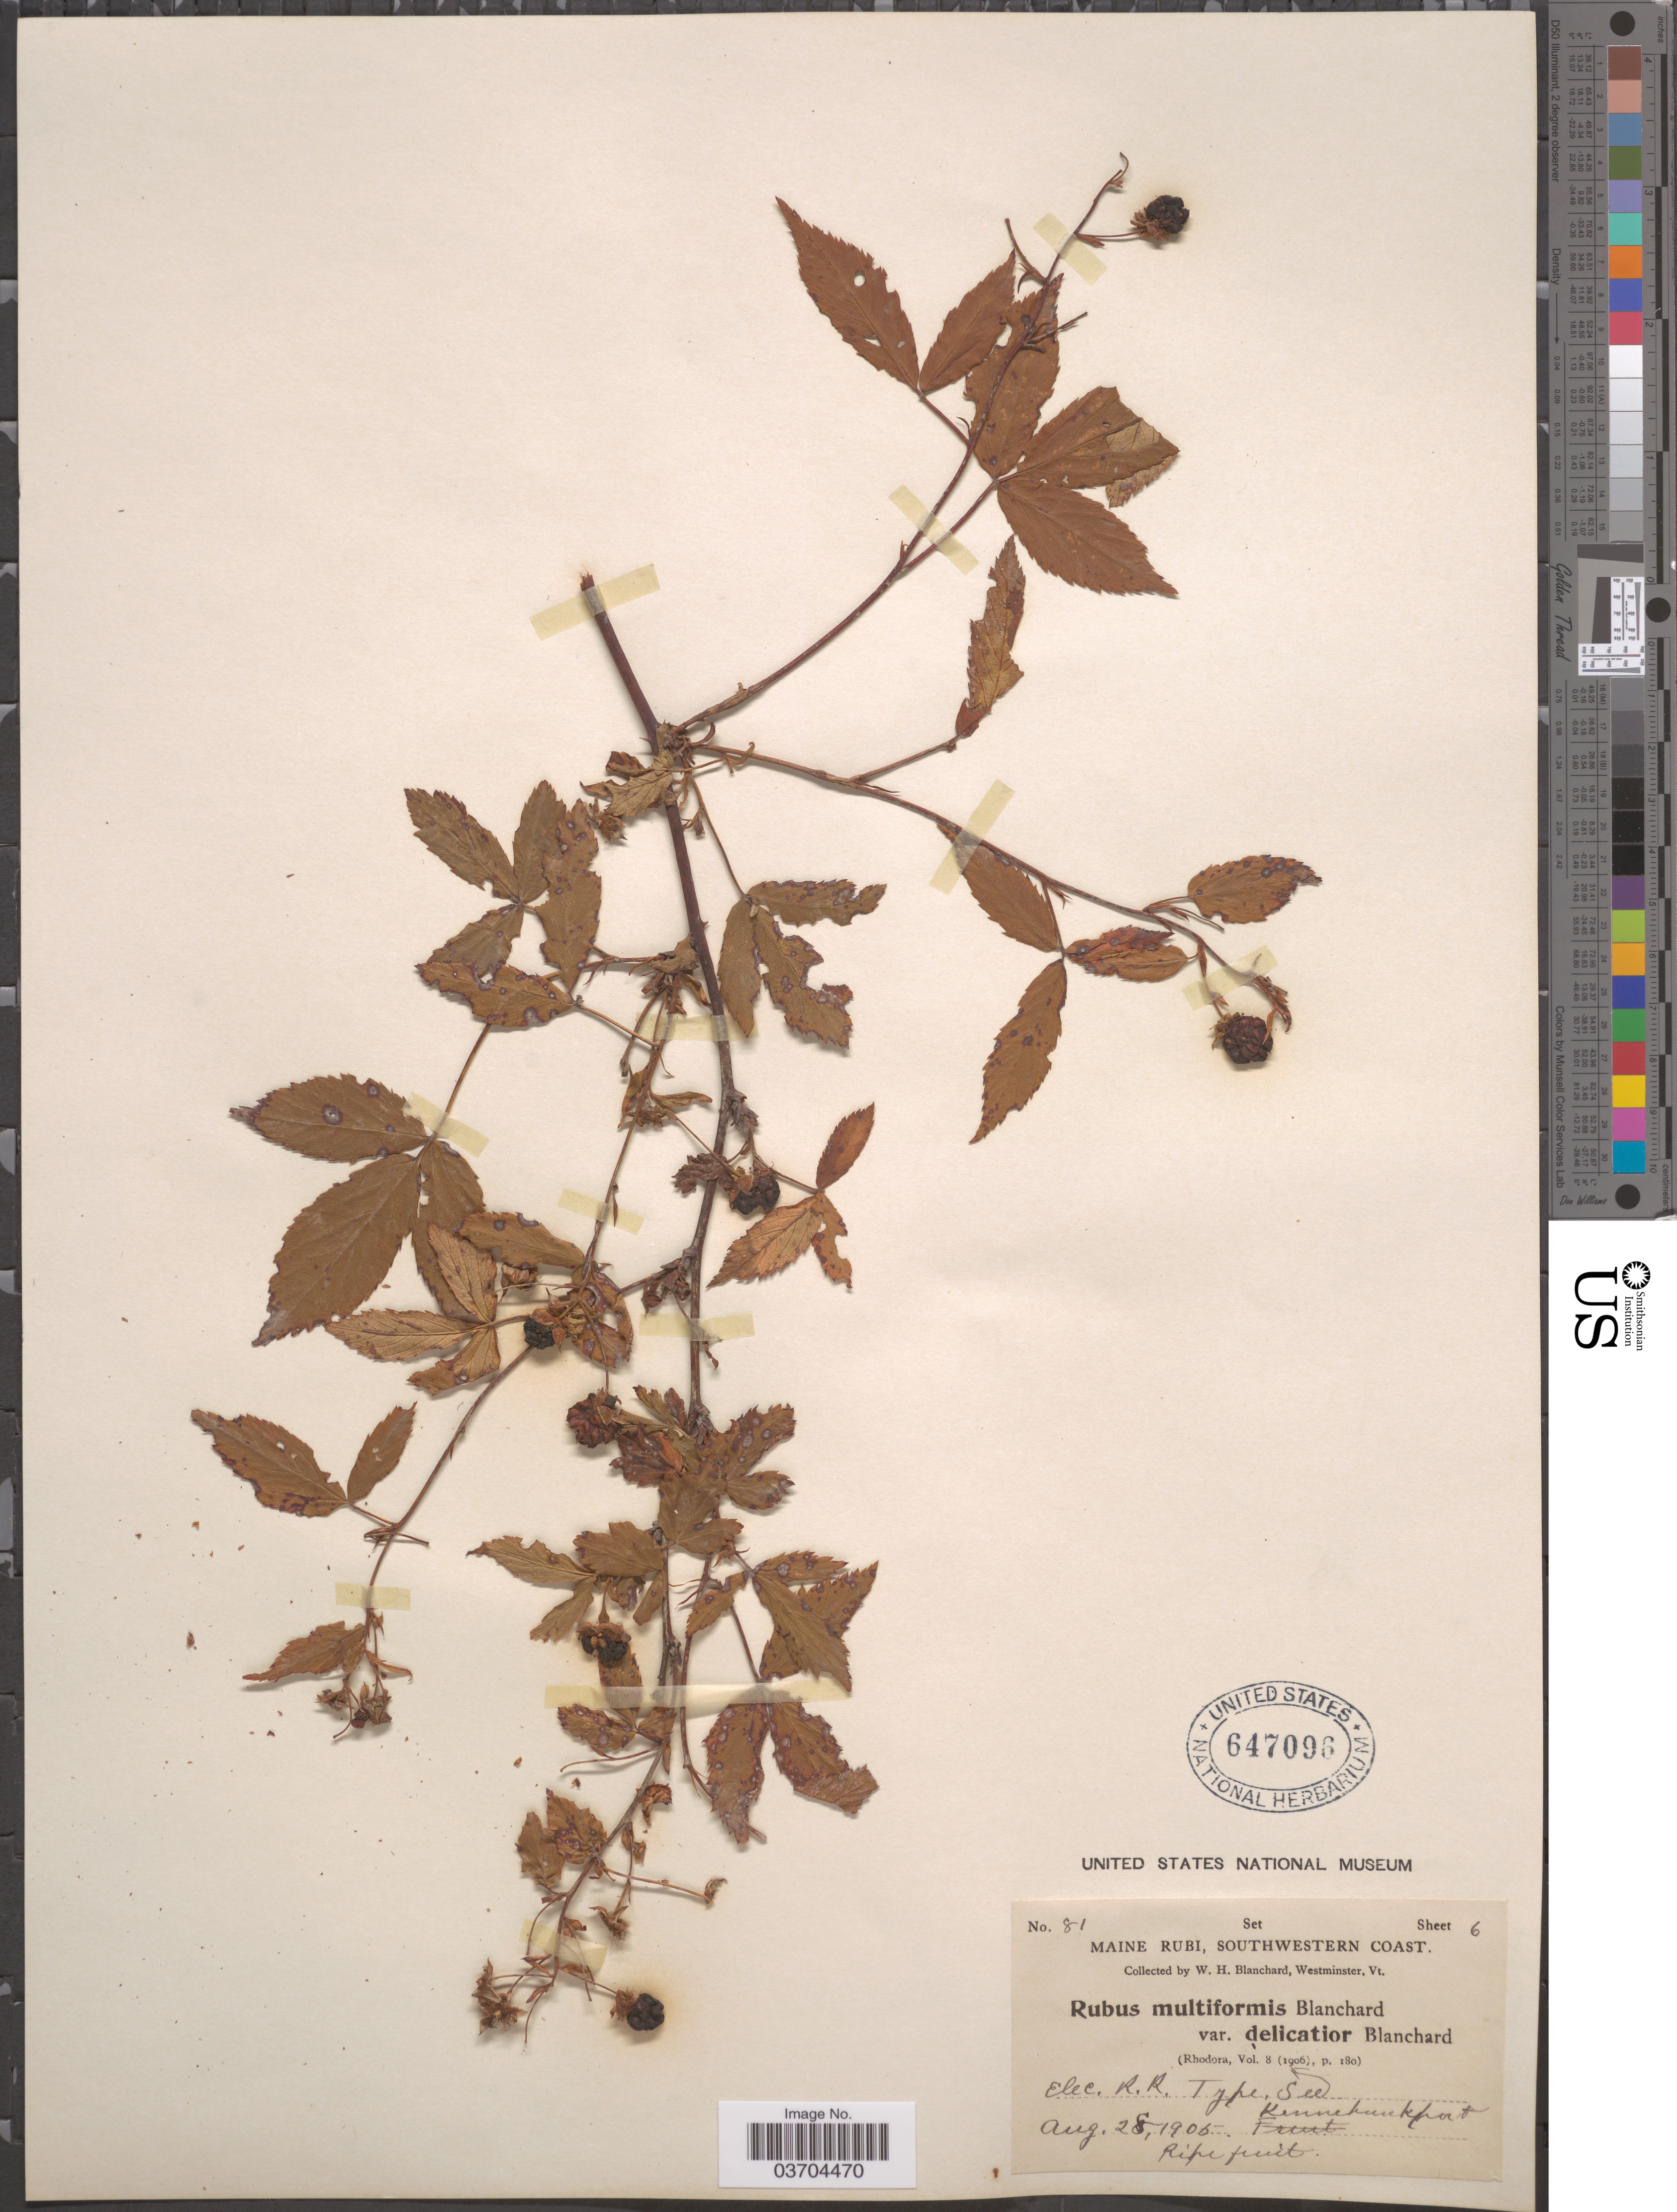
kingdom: Plantae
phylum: Tracheophyta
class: Magnoliopsida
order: Rosales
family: Rosaceae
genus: Rubus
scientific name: Rubus canadensis x R. plicatifolius Blanch.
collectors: W. H. Blanchard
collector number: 81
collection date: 1905-08-28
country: United States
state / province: Maine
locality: Maine Rubi, Southwestern coast. Kennebunkport.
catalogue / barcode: US 647096